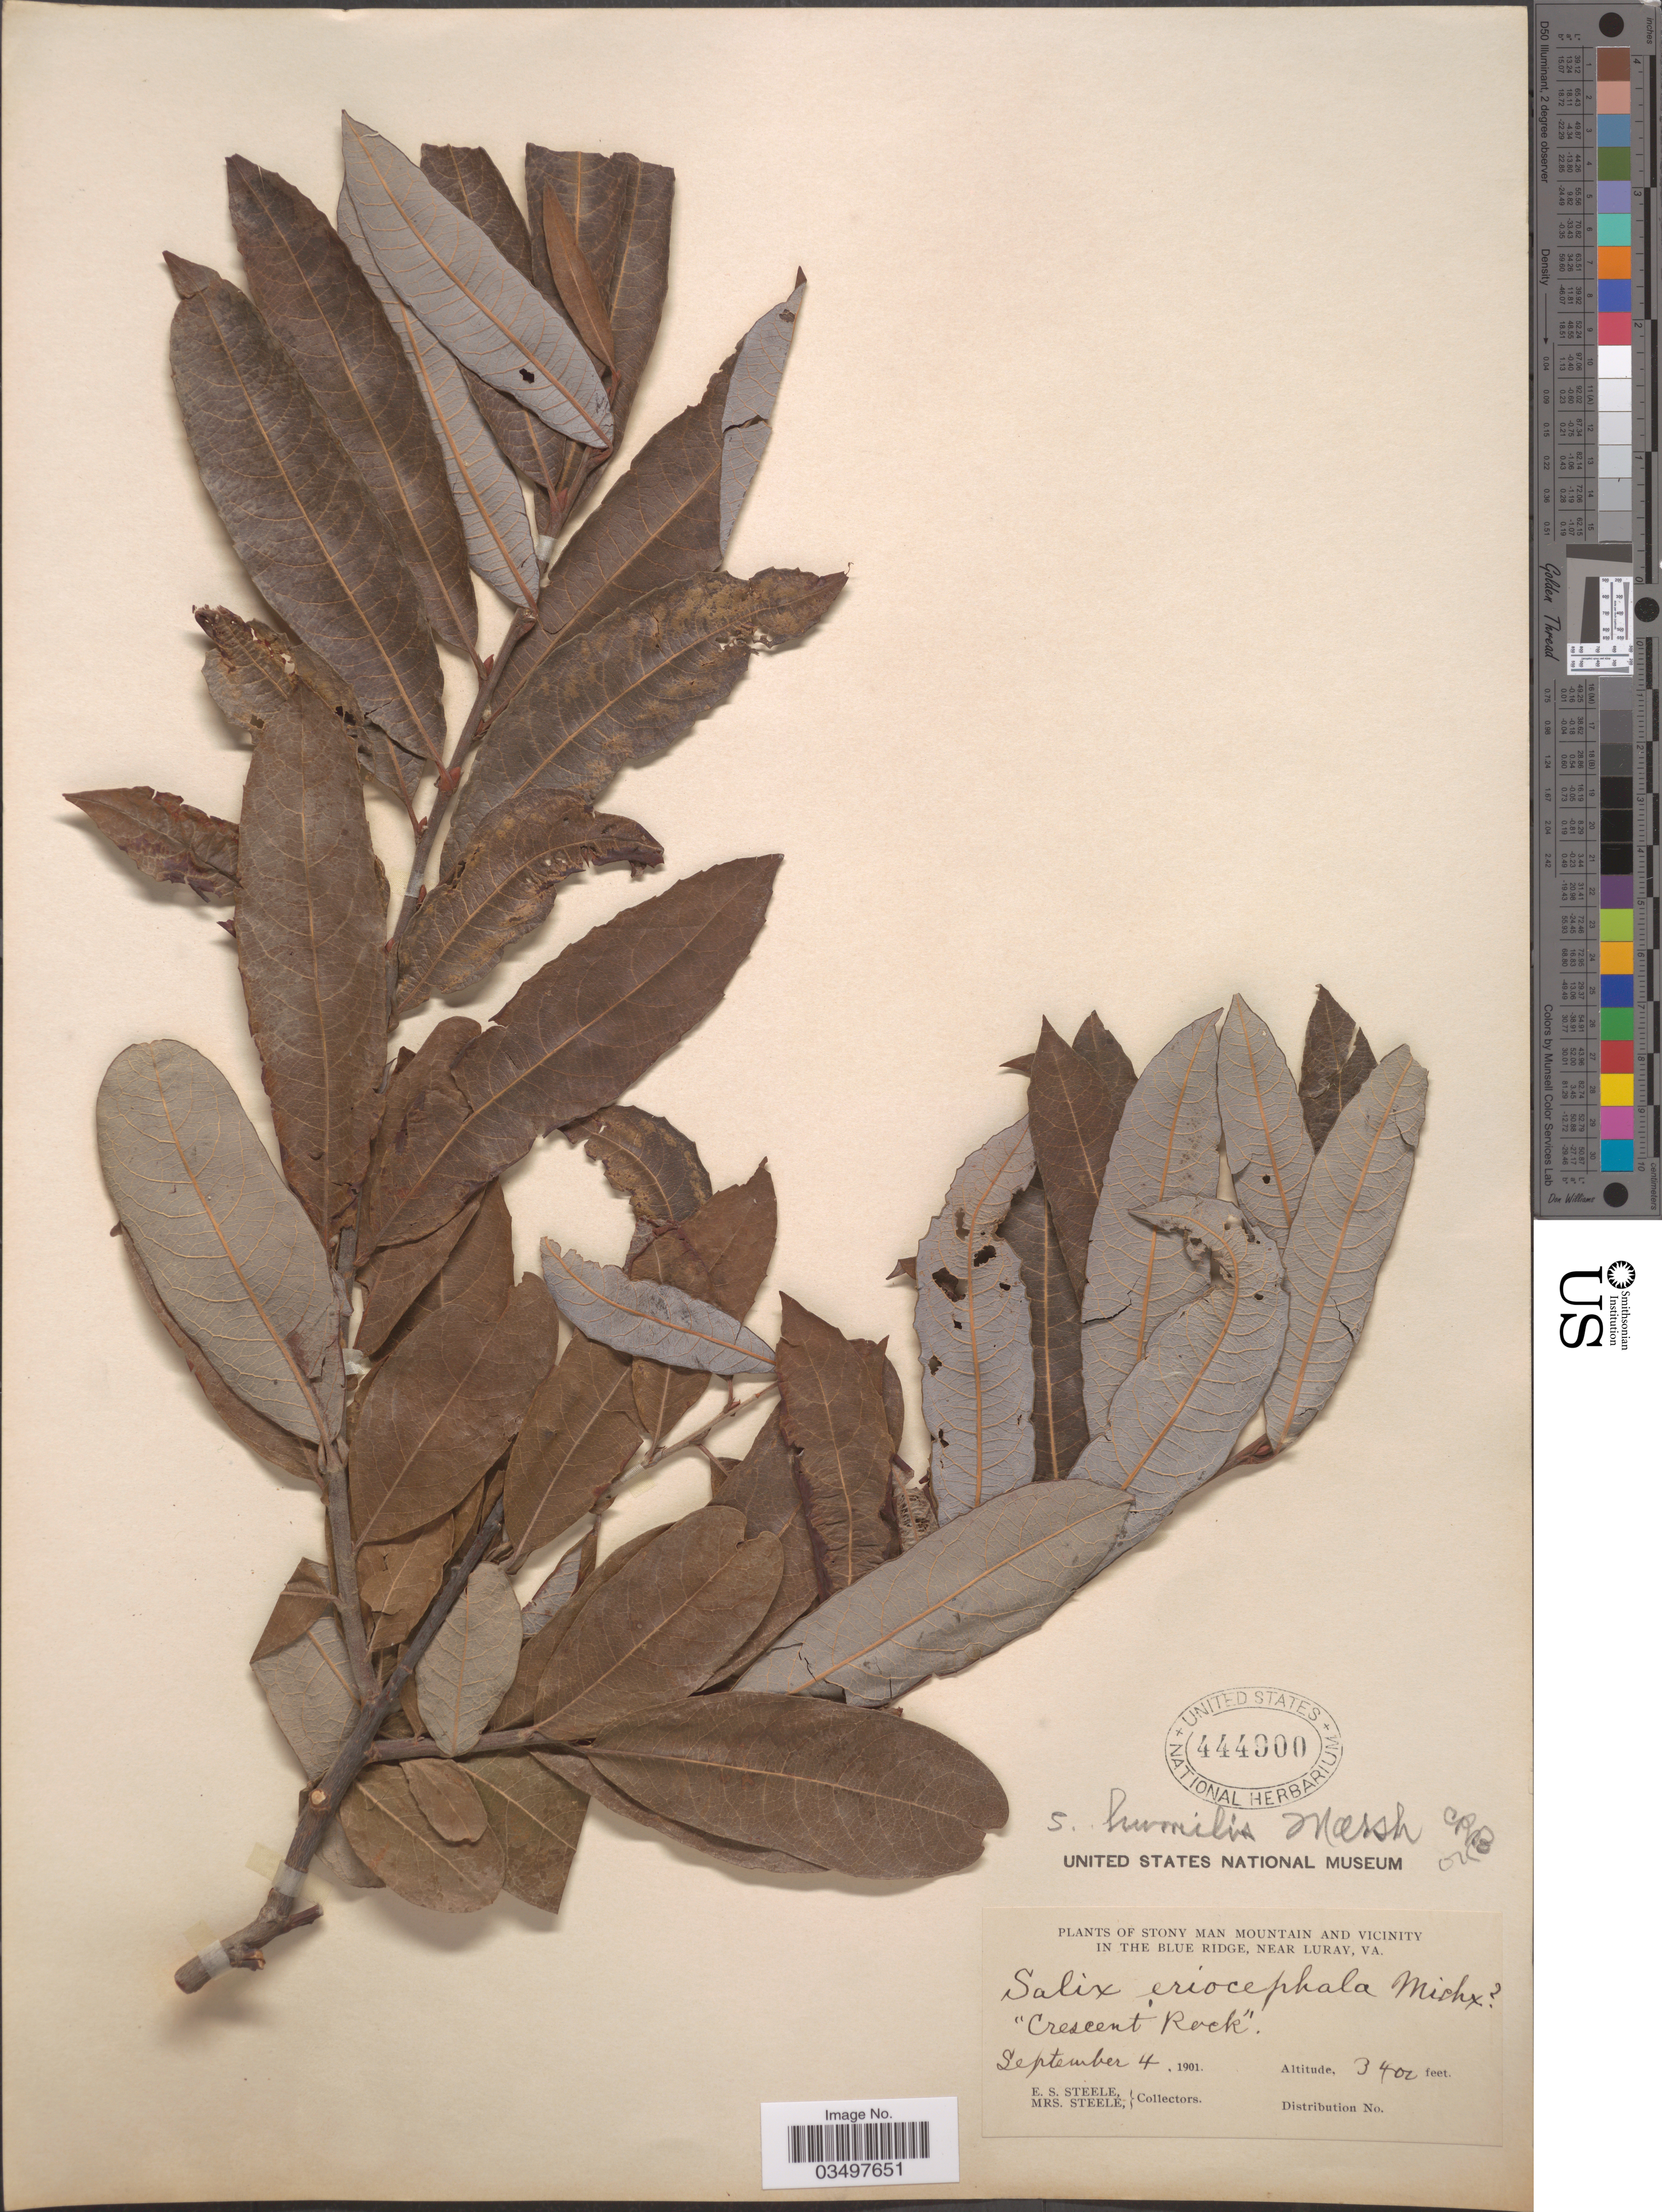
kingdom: Plantae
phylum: Tracheophyta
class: Magnoliopsida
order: Malpighiales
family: Salicaceae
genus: Salix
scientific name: Salix humilis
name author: Marshall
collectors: E. Steele & Mrs. E. S. Steele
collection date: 1901-09-04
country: United States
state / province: Virginia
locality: Stony Man Mountain and Vicinity in The Blue Ridge, near Luray. "Crescent Rock".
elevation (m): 1036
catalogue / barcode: US 444900